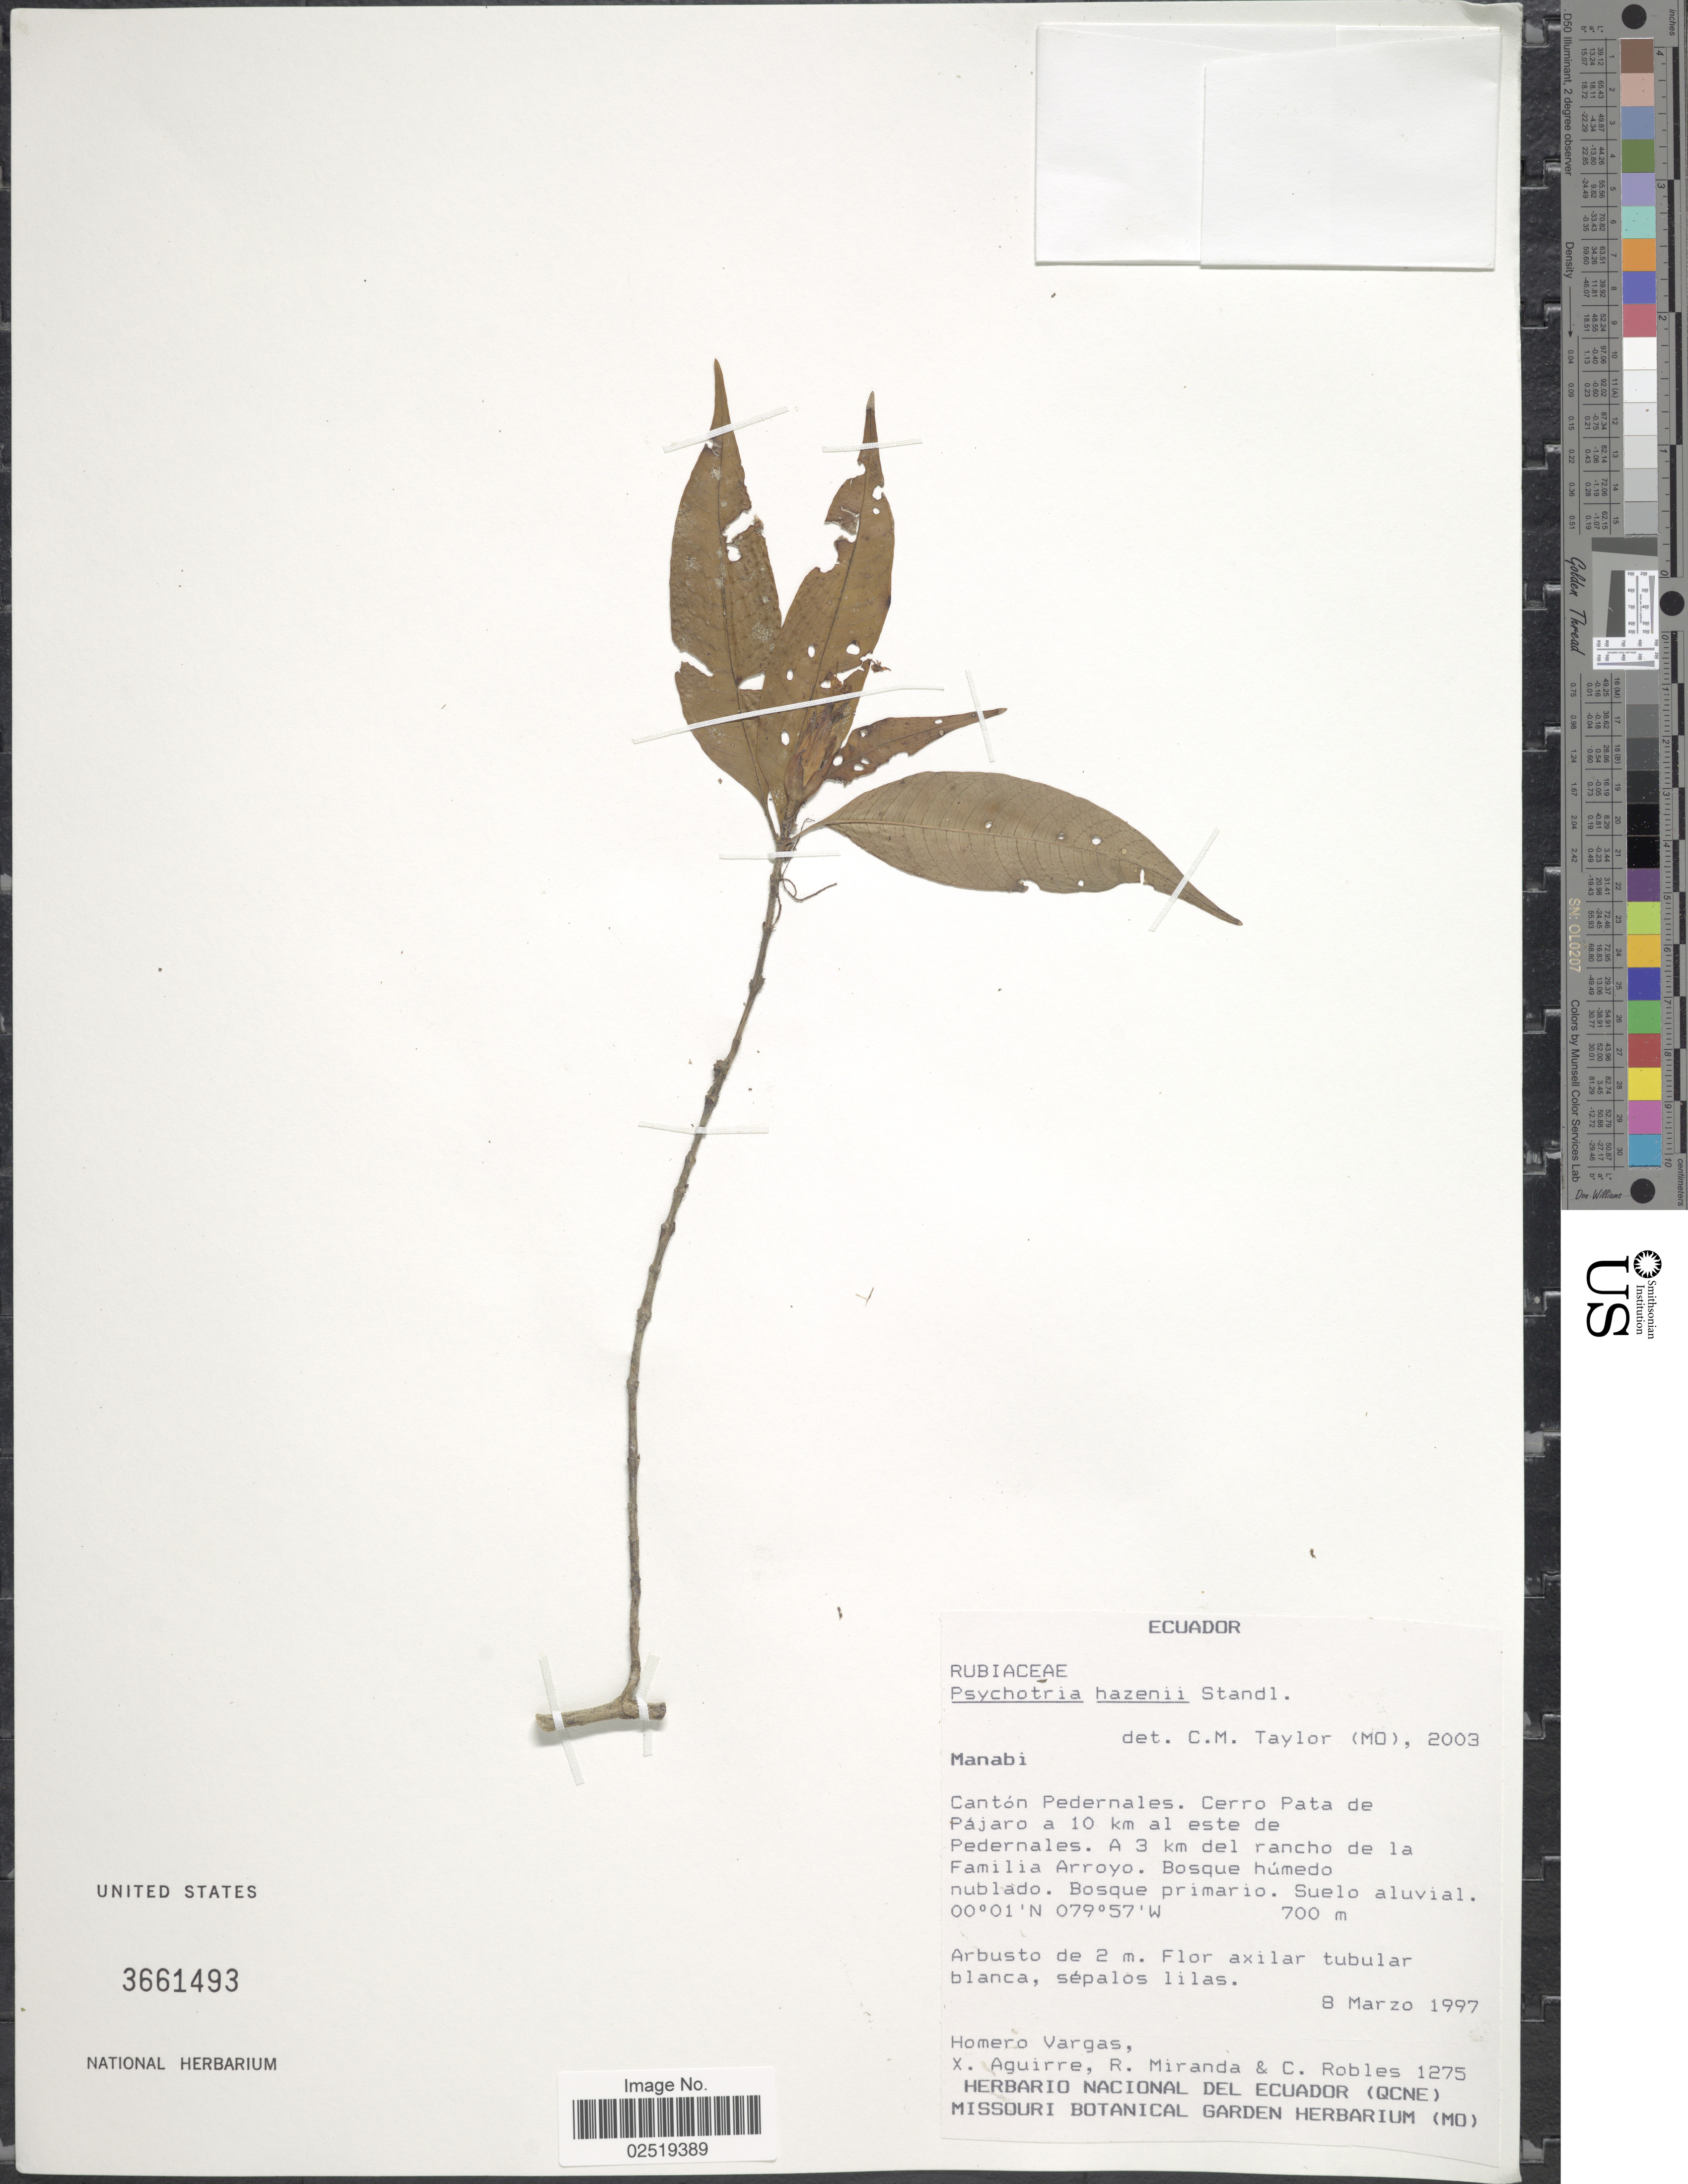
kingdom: Plantae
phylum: Tracheophyta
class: Magnoliopsida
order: Gentianales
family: Rubiaceae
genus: Psychotria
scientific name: Psychotria hazenii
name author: Standl.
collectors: H. Vargas, X. Aguirre, R. Miranda & C. Robles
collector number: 1275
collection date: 1997-03-08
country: Ecuador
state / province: Manabí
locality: Canton Pedernales, Cerro Pata de Pajaro a 10 km al este de Pedernales, a 3 km del rancho de la Familia Arroyo.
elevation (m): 700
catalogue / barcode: US 3661493